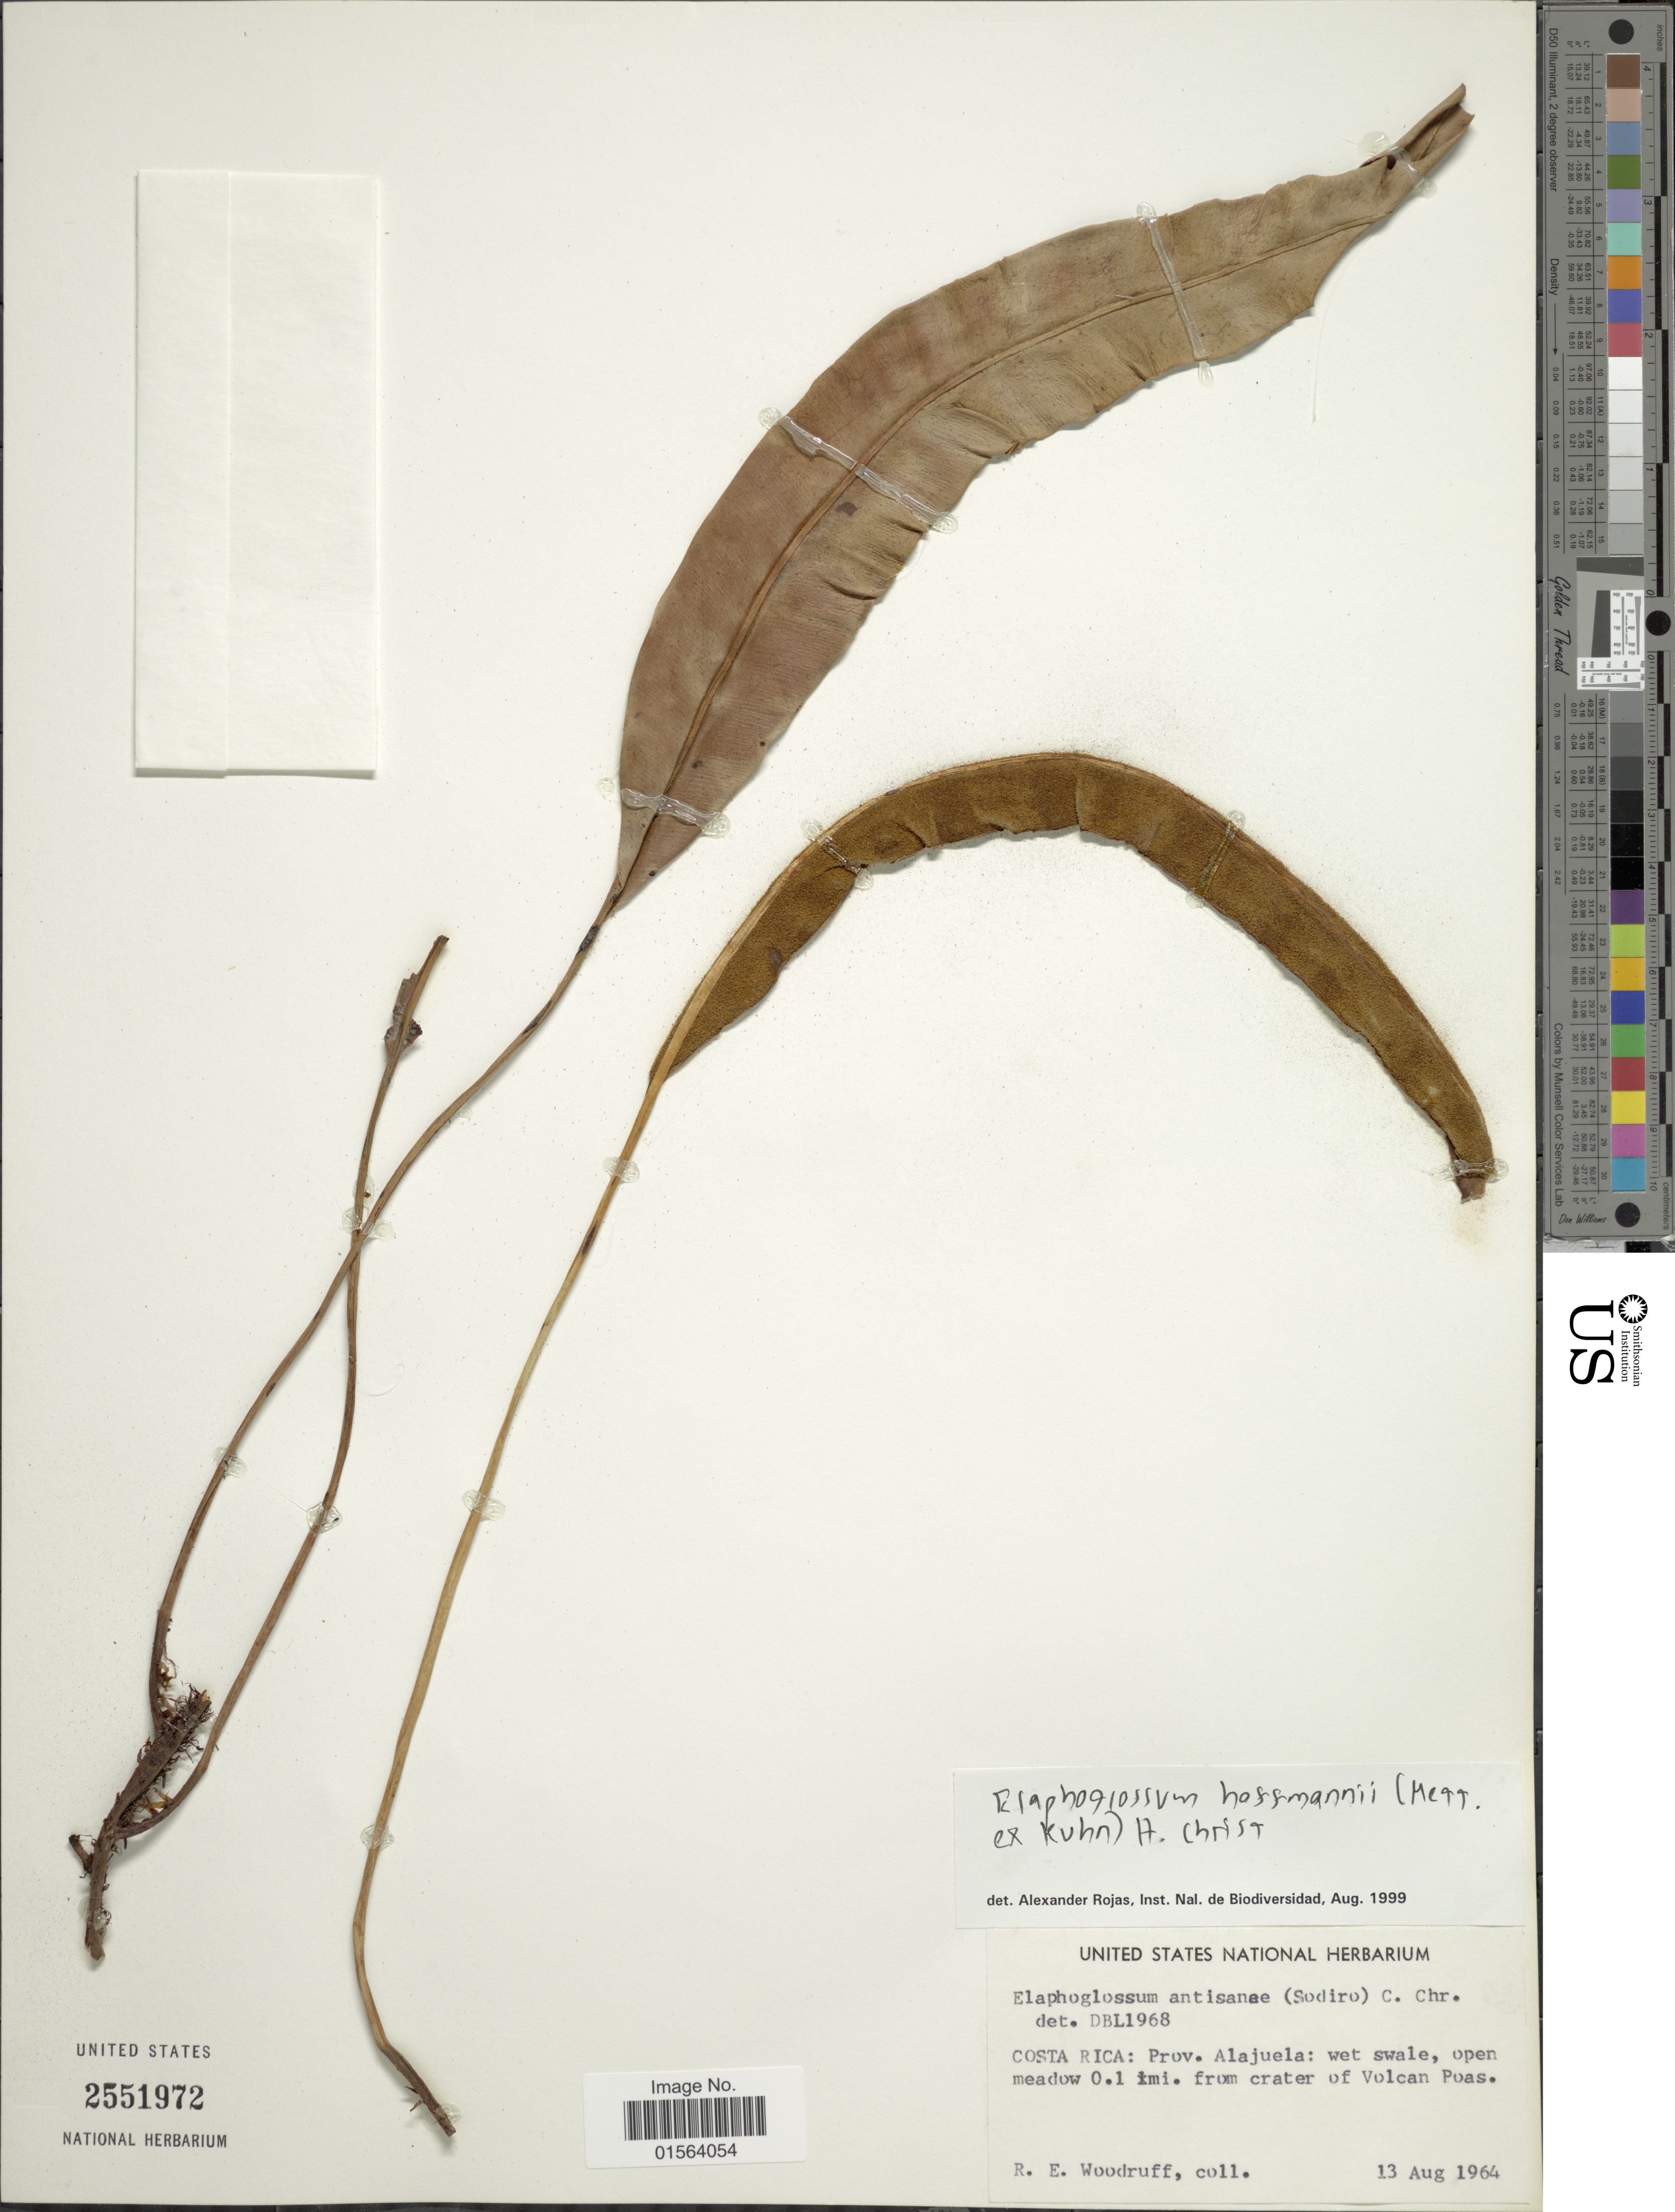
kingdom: Plantae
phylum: Tracheophyta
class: Polypodiopsida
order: Polypodiales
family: Dryopteridaceae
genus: Elaphoglossum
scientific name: Elaphoglossum hoffmannii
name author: (Mett. ex Kuhn) Christ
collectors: R. Woodruff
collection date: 1964-08-13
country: Costa Rica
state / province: Alajuela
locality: Costa Rica: Prov. Alajuela: wet swale, open meadow 0.1 kmi. from crater of Volcan Poas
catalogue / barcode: US 2551972